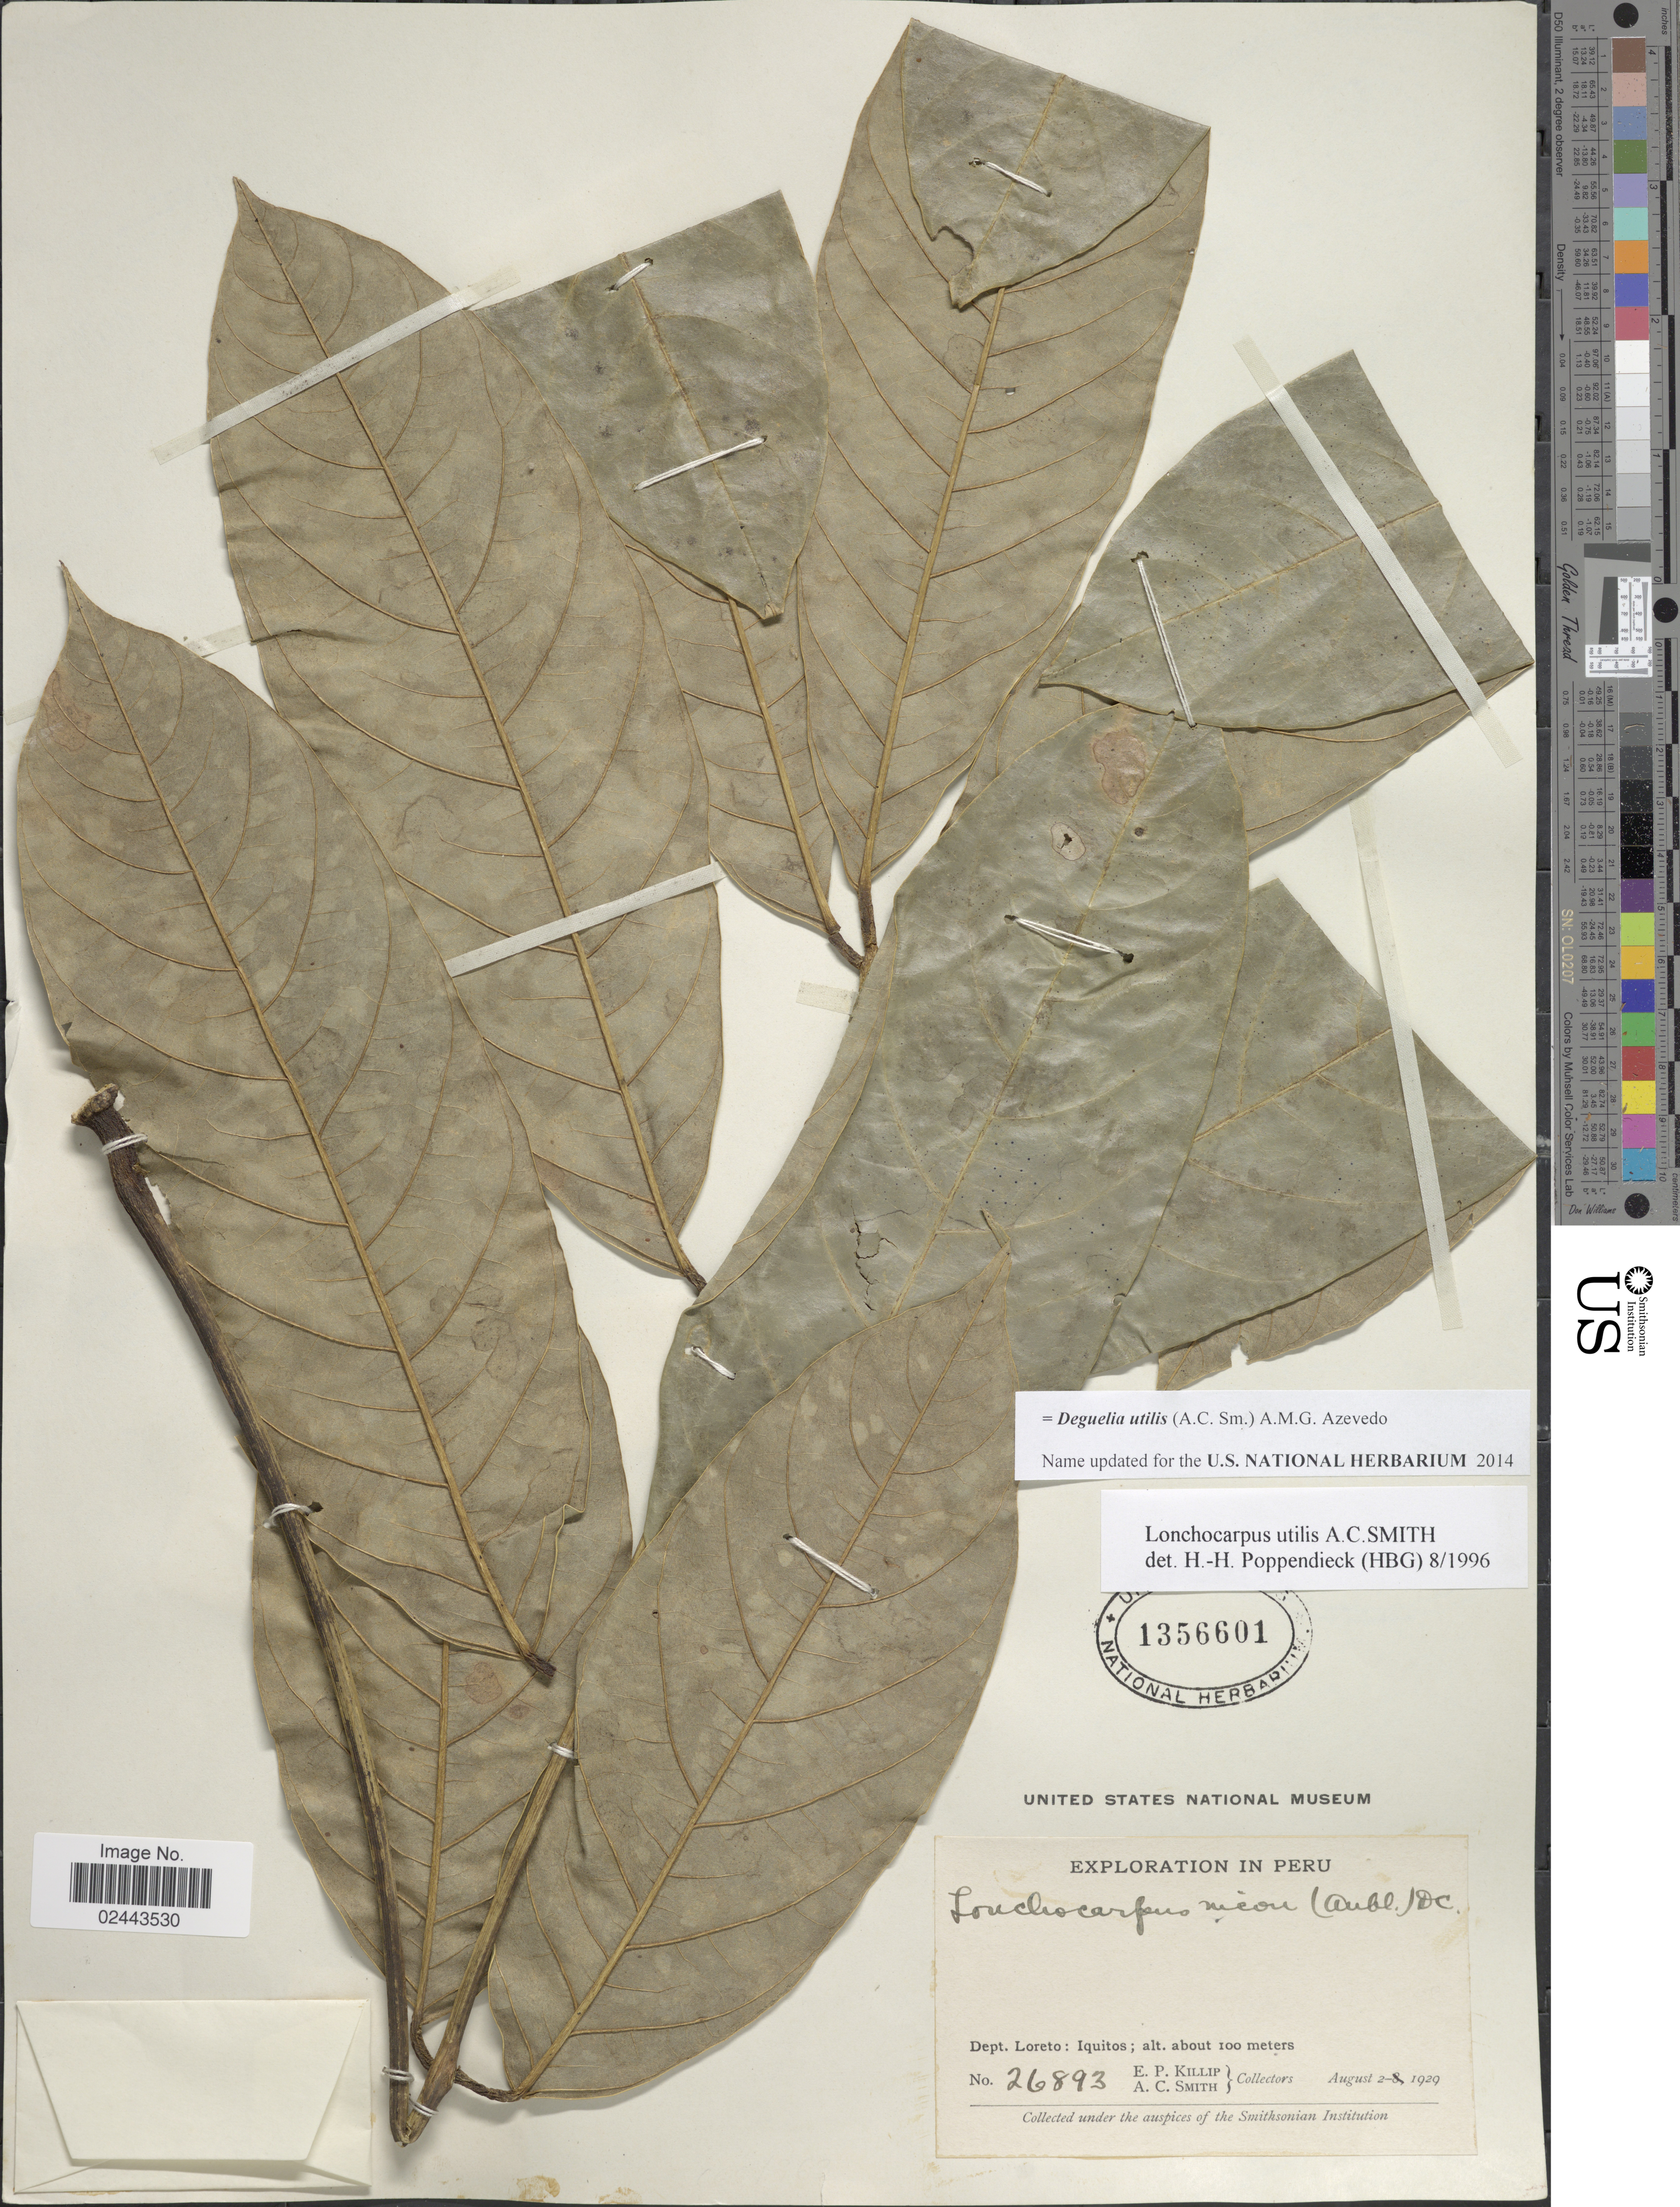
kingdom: Plantae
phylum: Tracheophyta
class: Magnoliopsida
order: Fabales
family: Fabaceae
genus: Deguelia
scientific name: Deguelia utilis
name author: (A.C. Sm.) A.M.G. Azevedo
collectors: E. P. Killip & A. C. Smith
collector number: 26893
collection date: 1929-08-02/1929-08-08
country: Peru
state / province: Loreto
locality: Iquitos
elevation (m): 100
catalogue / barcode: US 1356601